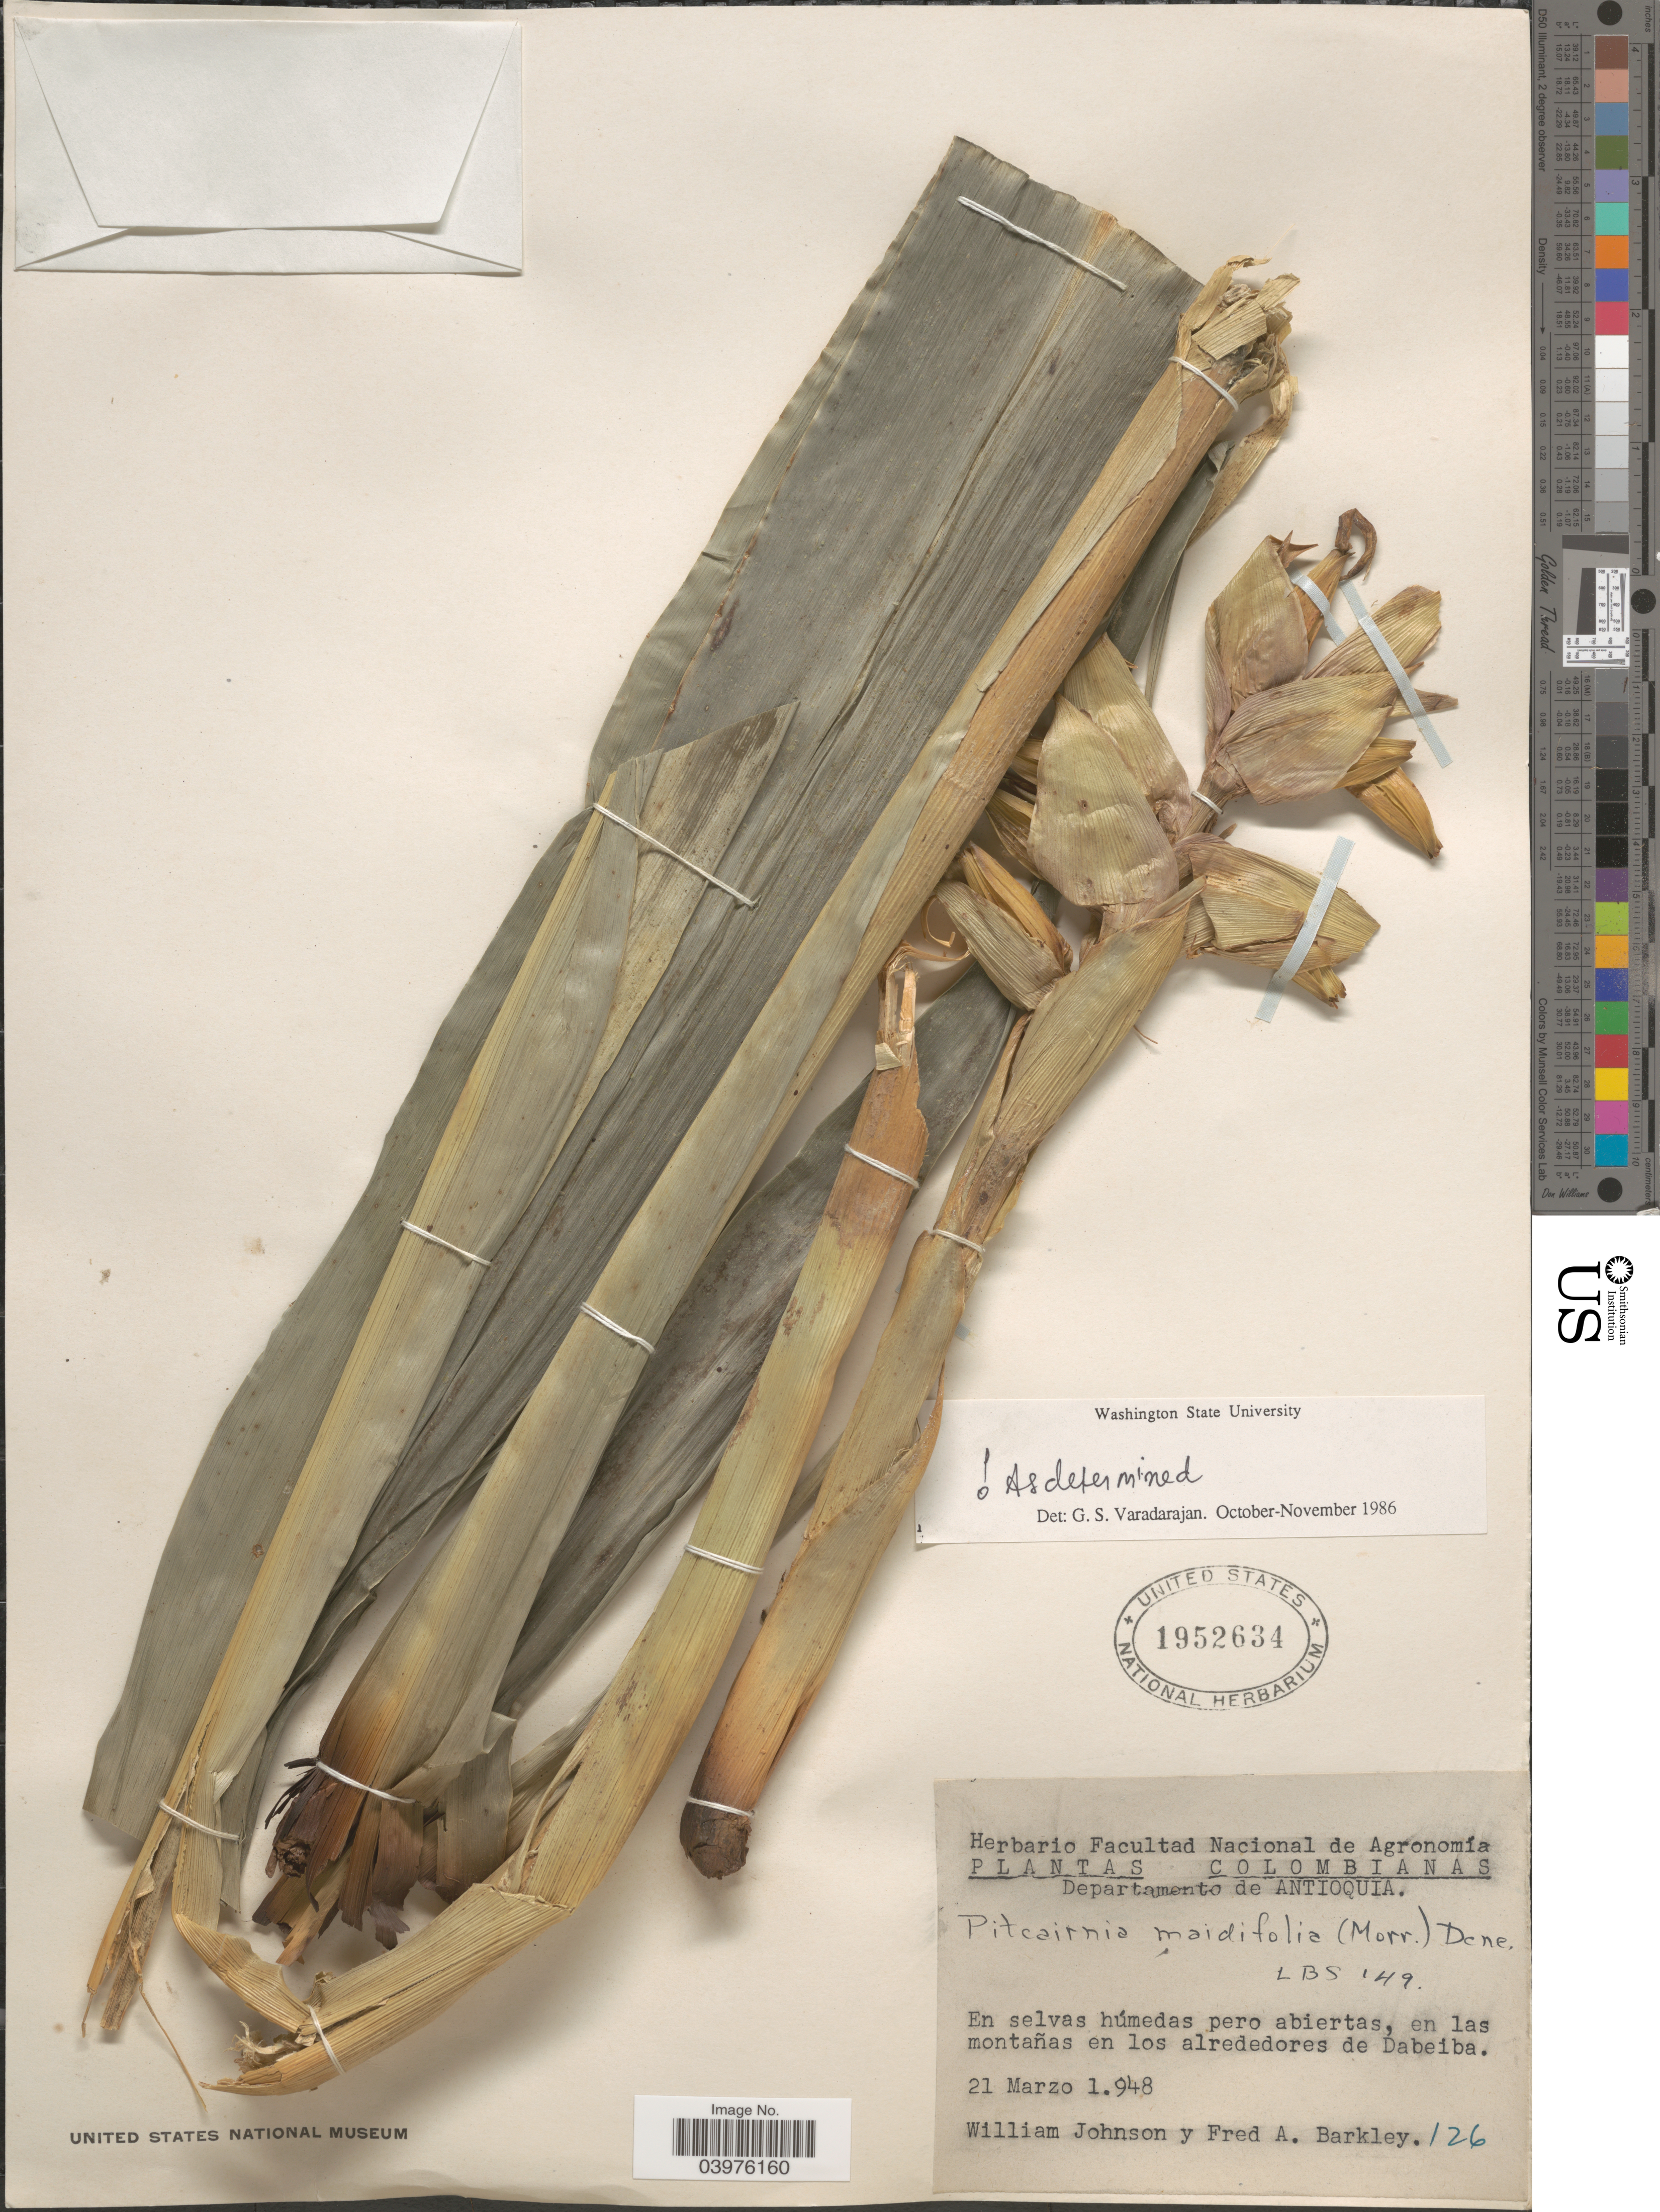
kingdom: Plantae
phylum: Tracheophyta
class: Liliopsida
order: Poales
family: Bromeliaceae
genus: Pitcairnia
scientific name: Pitcairnia maidifolia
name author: (C. Morren) Decne. ex Planch.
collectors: W. M. Johnson & F. A. Barkley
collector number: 126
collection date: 1948-03-21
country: Colombia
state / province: Antioquia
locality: Departamento Antioquia. En selvas húmedas pero abiertas, en las montañas en los alrededores de Dabeiba.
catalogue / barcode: US 1952634